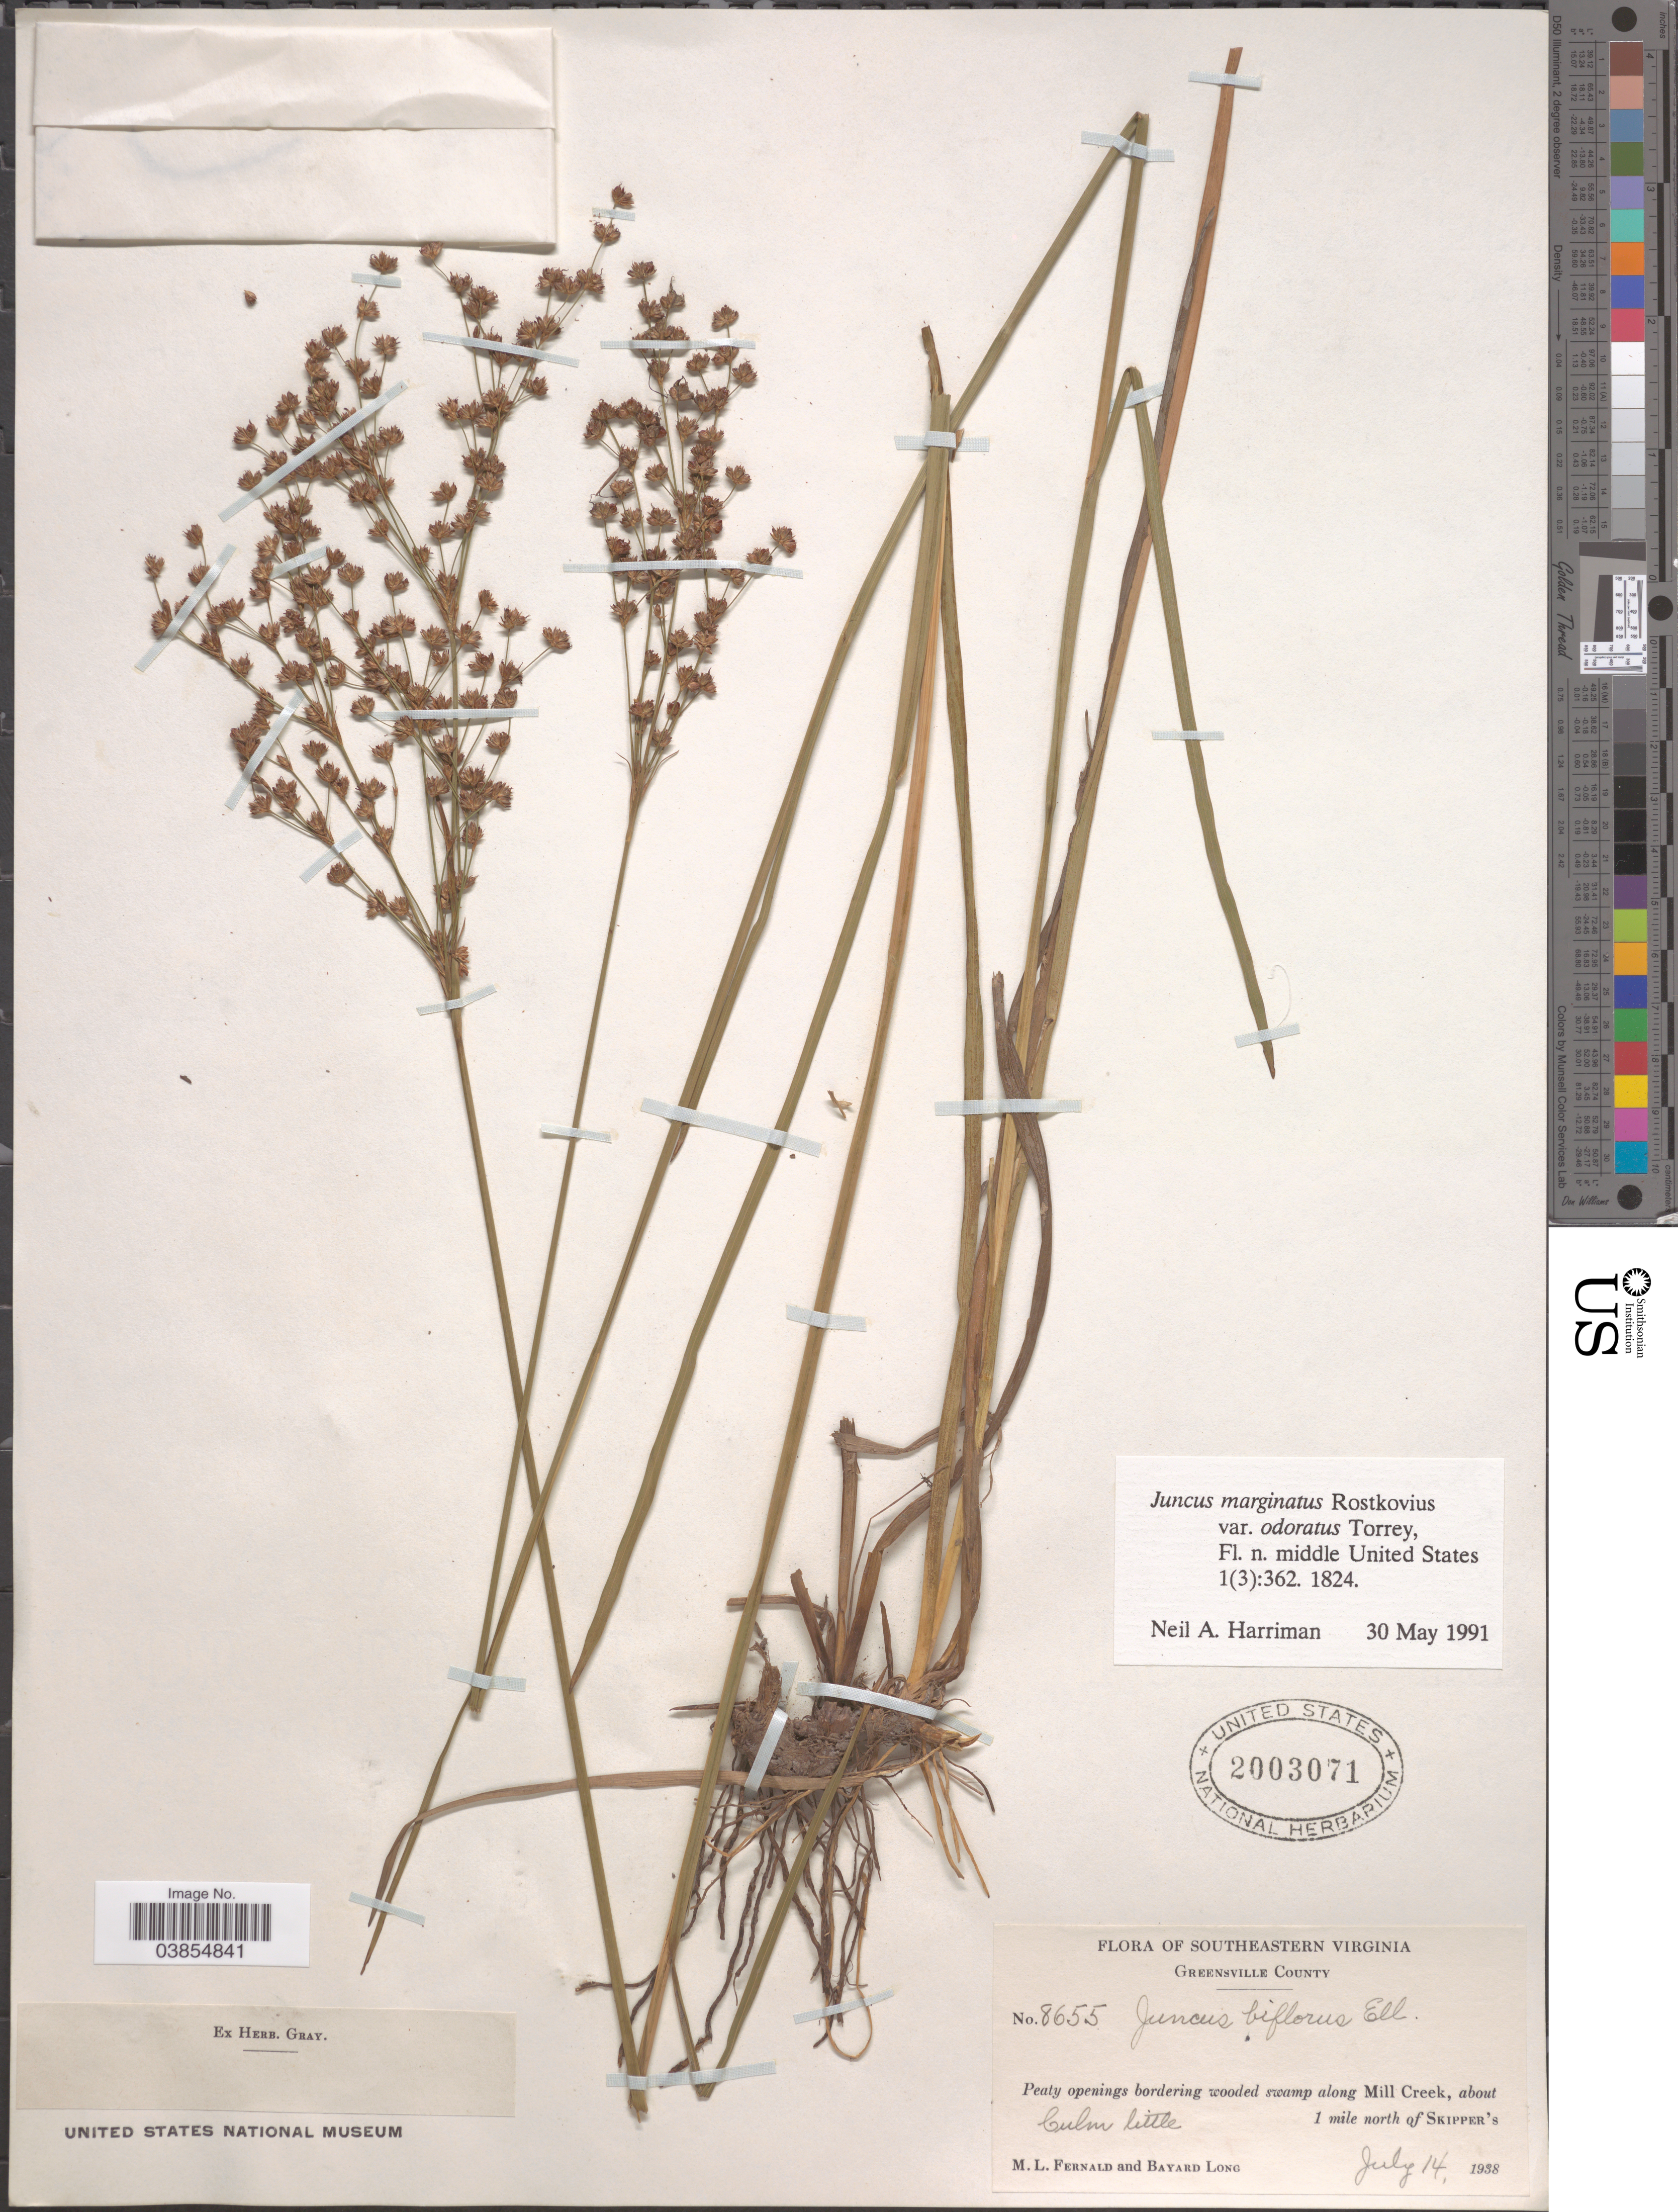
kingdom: Plantae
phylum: Tracheophyta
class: Liliopsida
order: Poales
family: Juncaceae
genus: Juncus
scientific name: Juncus marginatus var. odoratus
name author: Torr.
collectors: M. L. Fernald & B. Long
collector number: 8655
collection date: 1938-07-14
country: United States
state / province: Virginia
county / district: Greensville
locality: Southeastern Virginia. Greensville County. Along Mill Creek, about 1 mile north of Skipper's.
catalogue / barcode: US 2003071